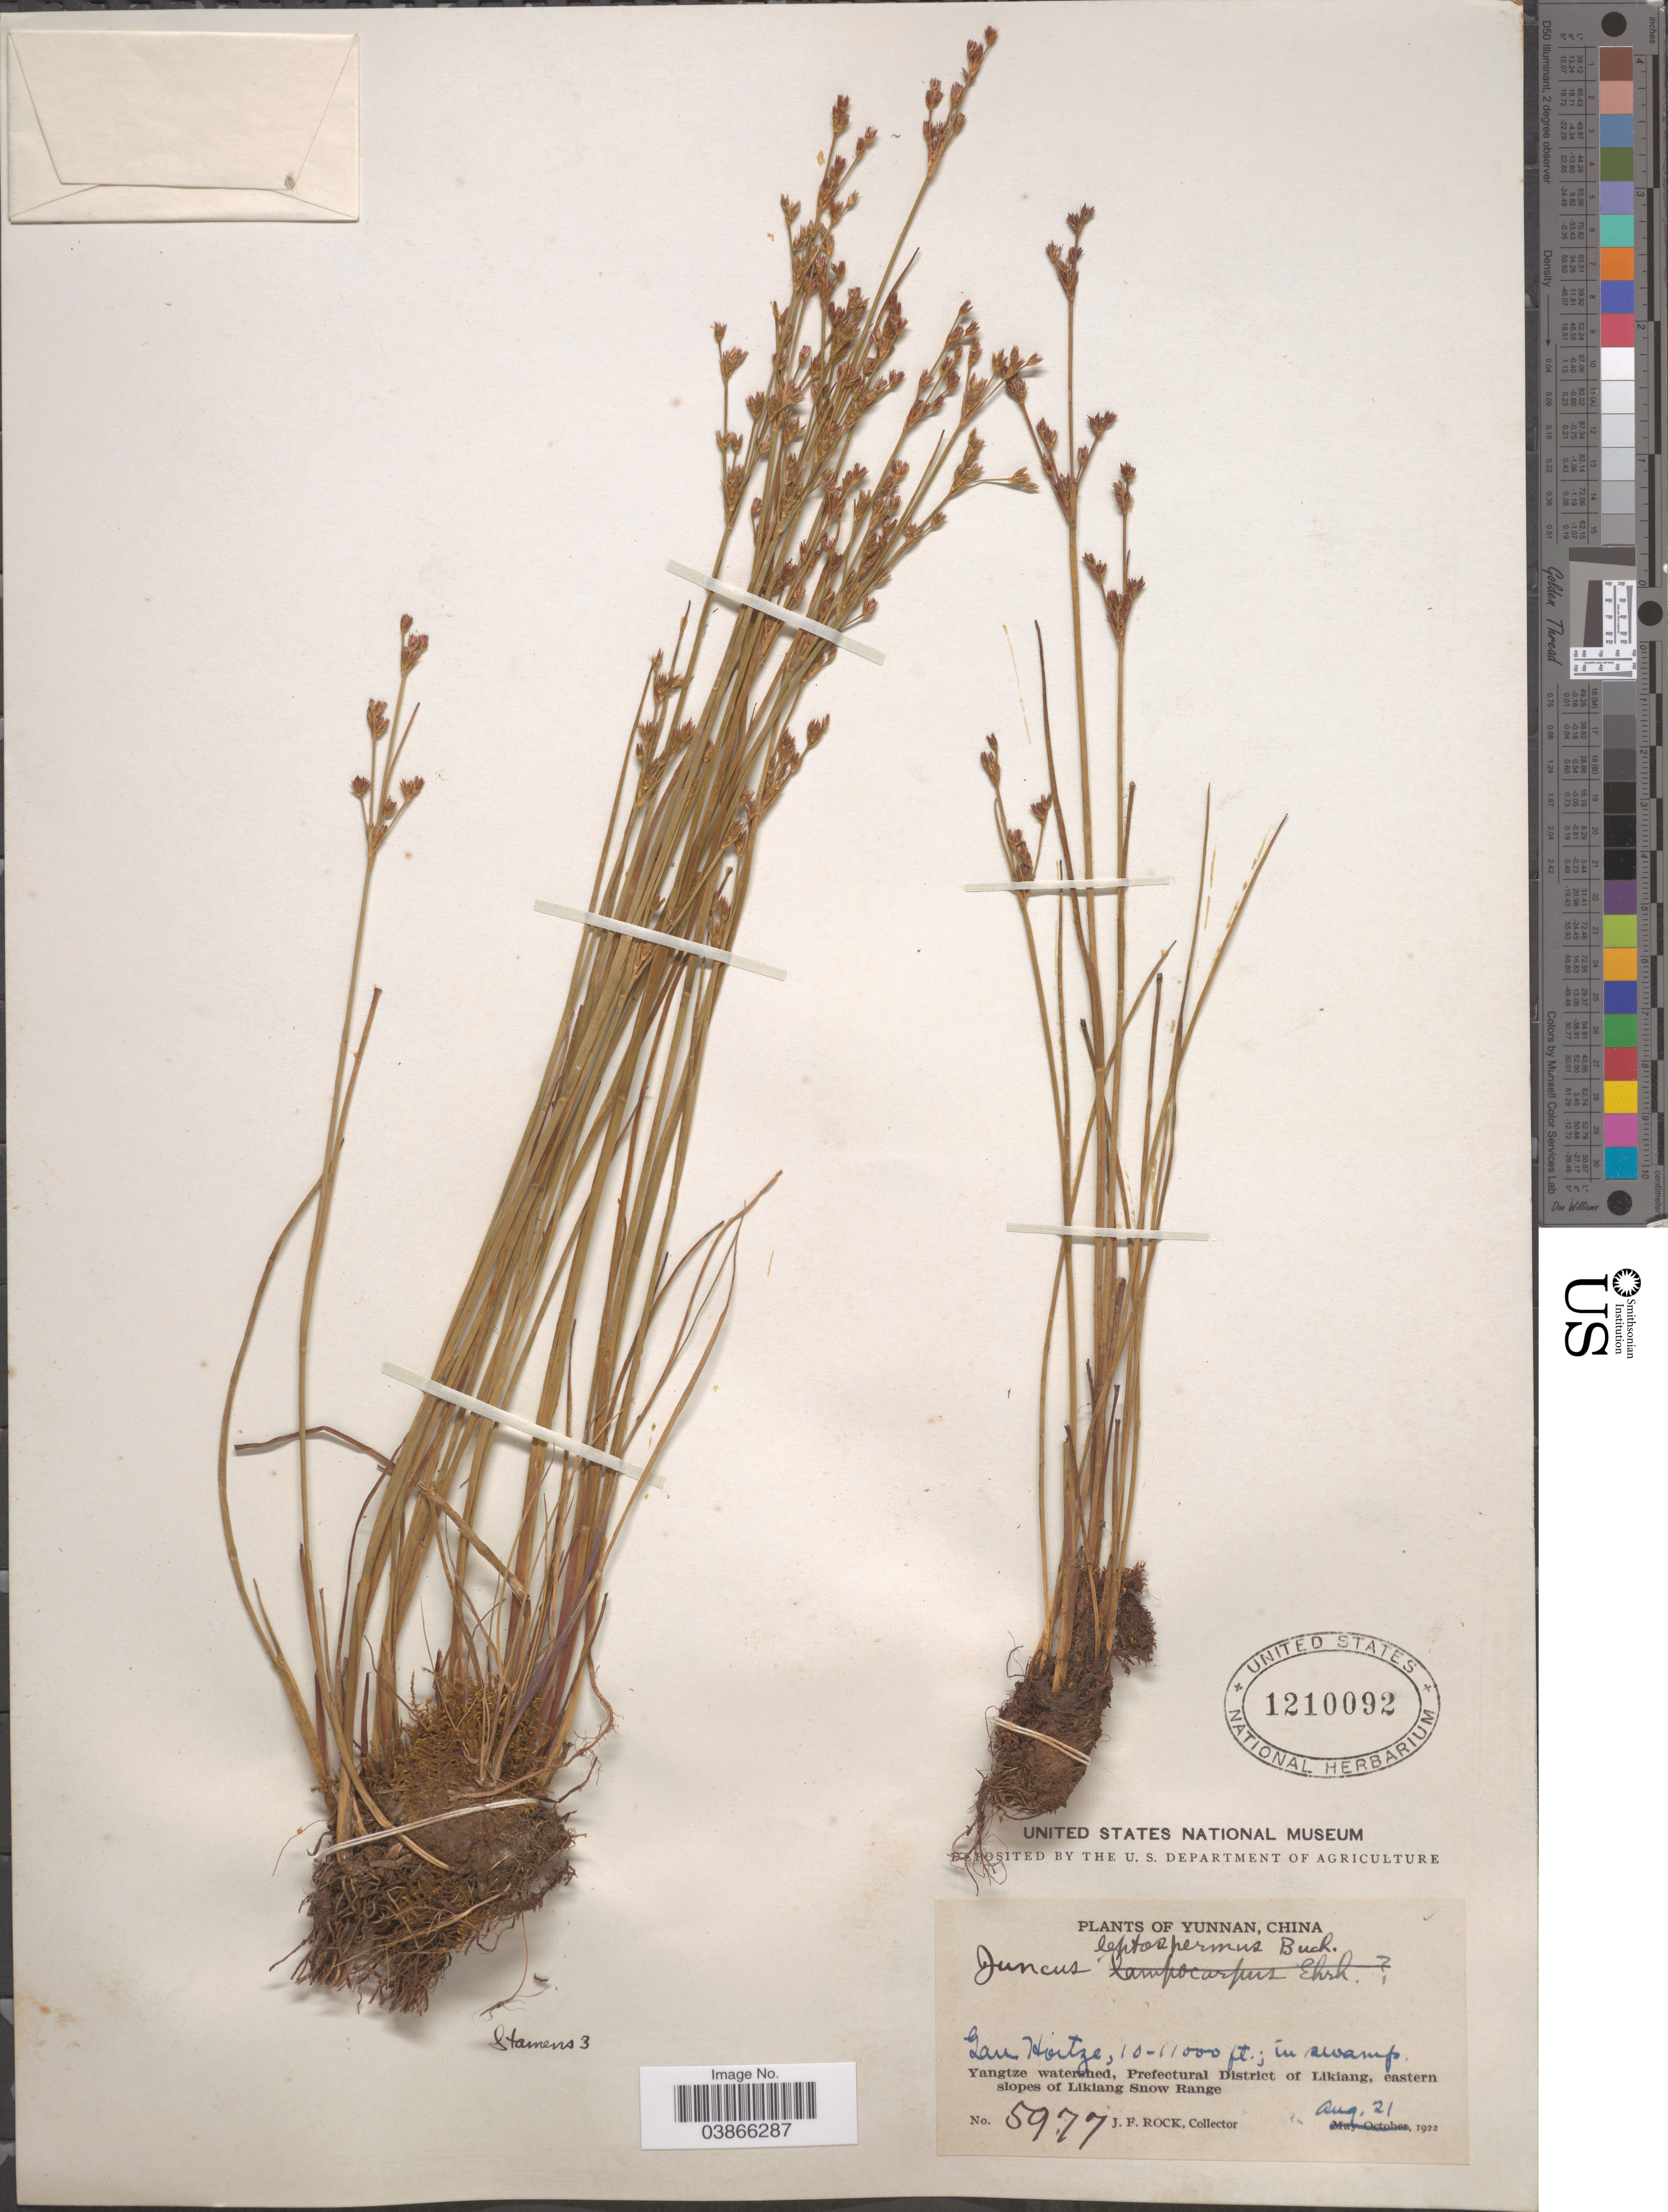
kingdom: Plantae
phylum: Tracheophyta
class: Liliopsida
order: Poales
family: Juncaceae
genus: Juncus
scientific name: Juncus leptospermus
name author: Buchenau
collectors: J. Rock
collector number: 5977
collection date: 1922-08-21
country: China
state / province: Yunnan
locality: Gau Hoitze. [interpreted] Yangtze watershed, Prefectural District of Likiang, eastern slopes of Likiang Snow Range.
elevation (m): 3048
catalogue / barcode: US 1210092